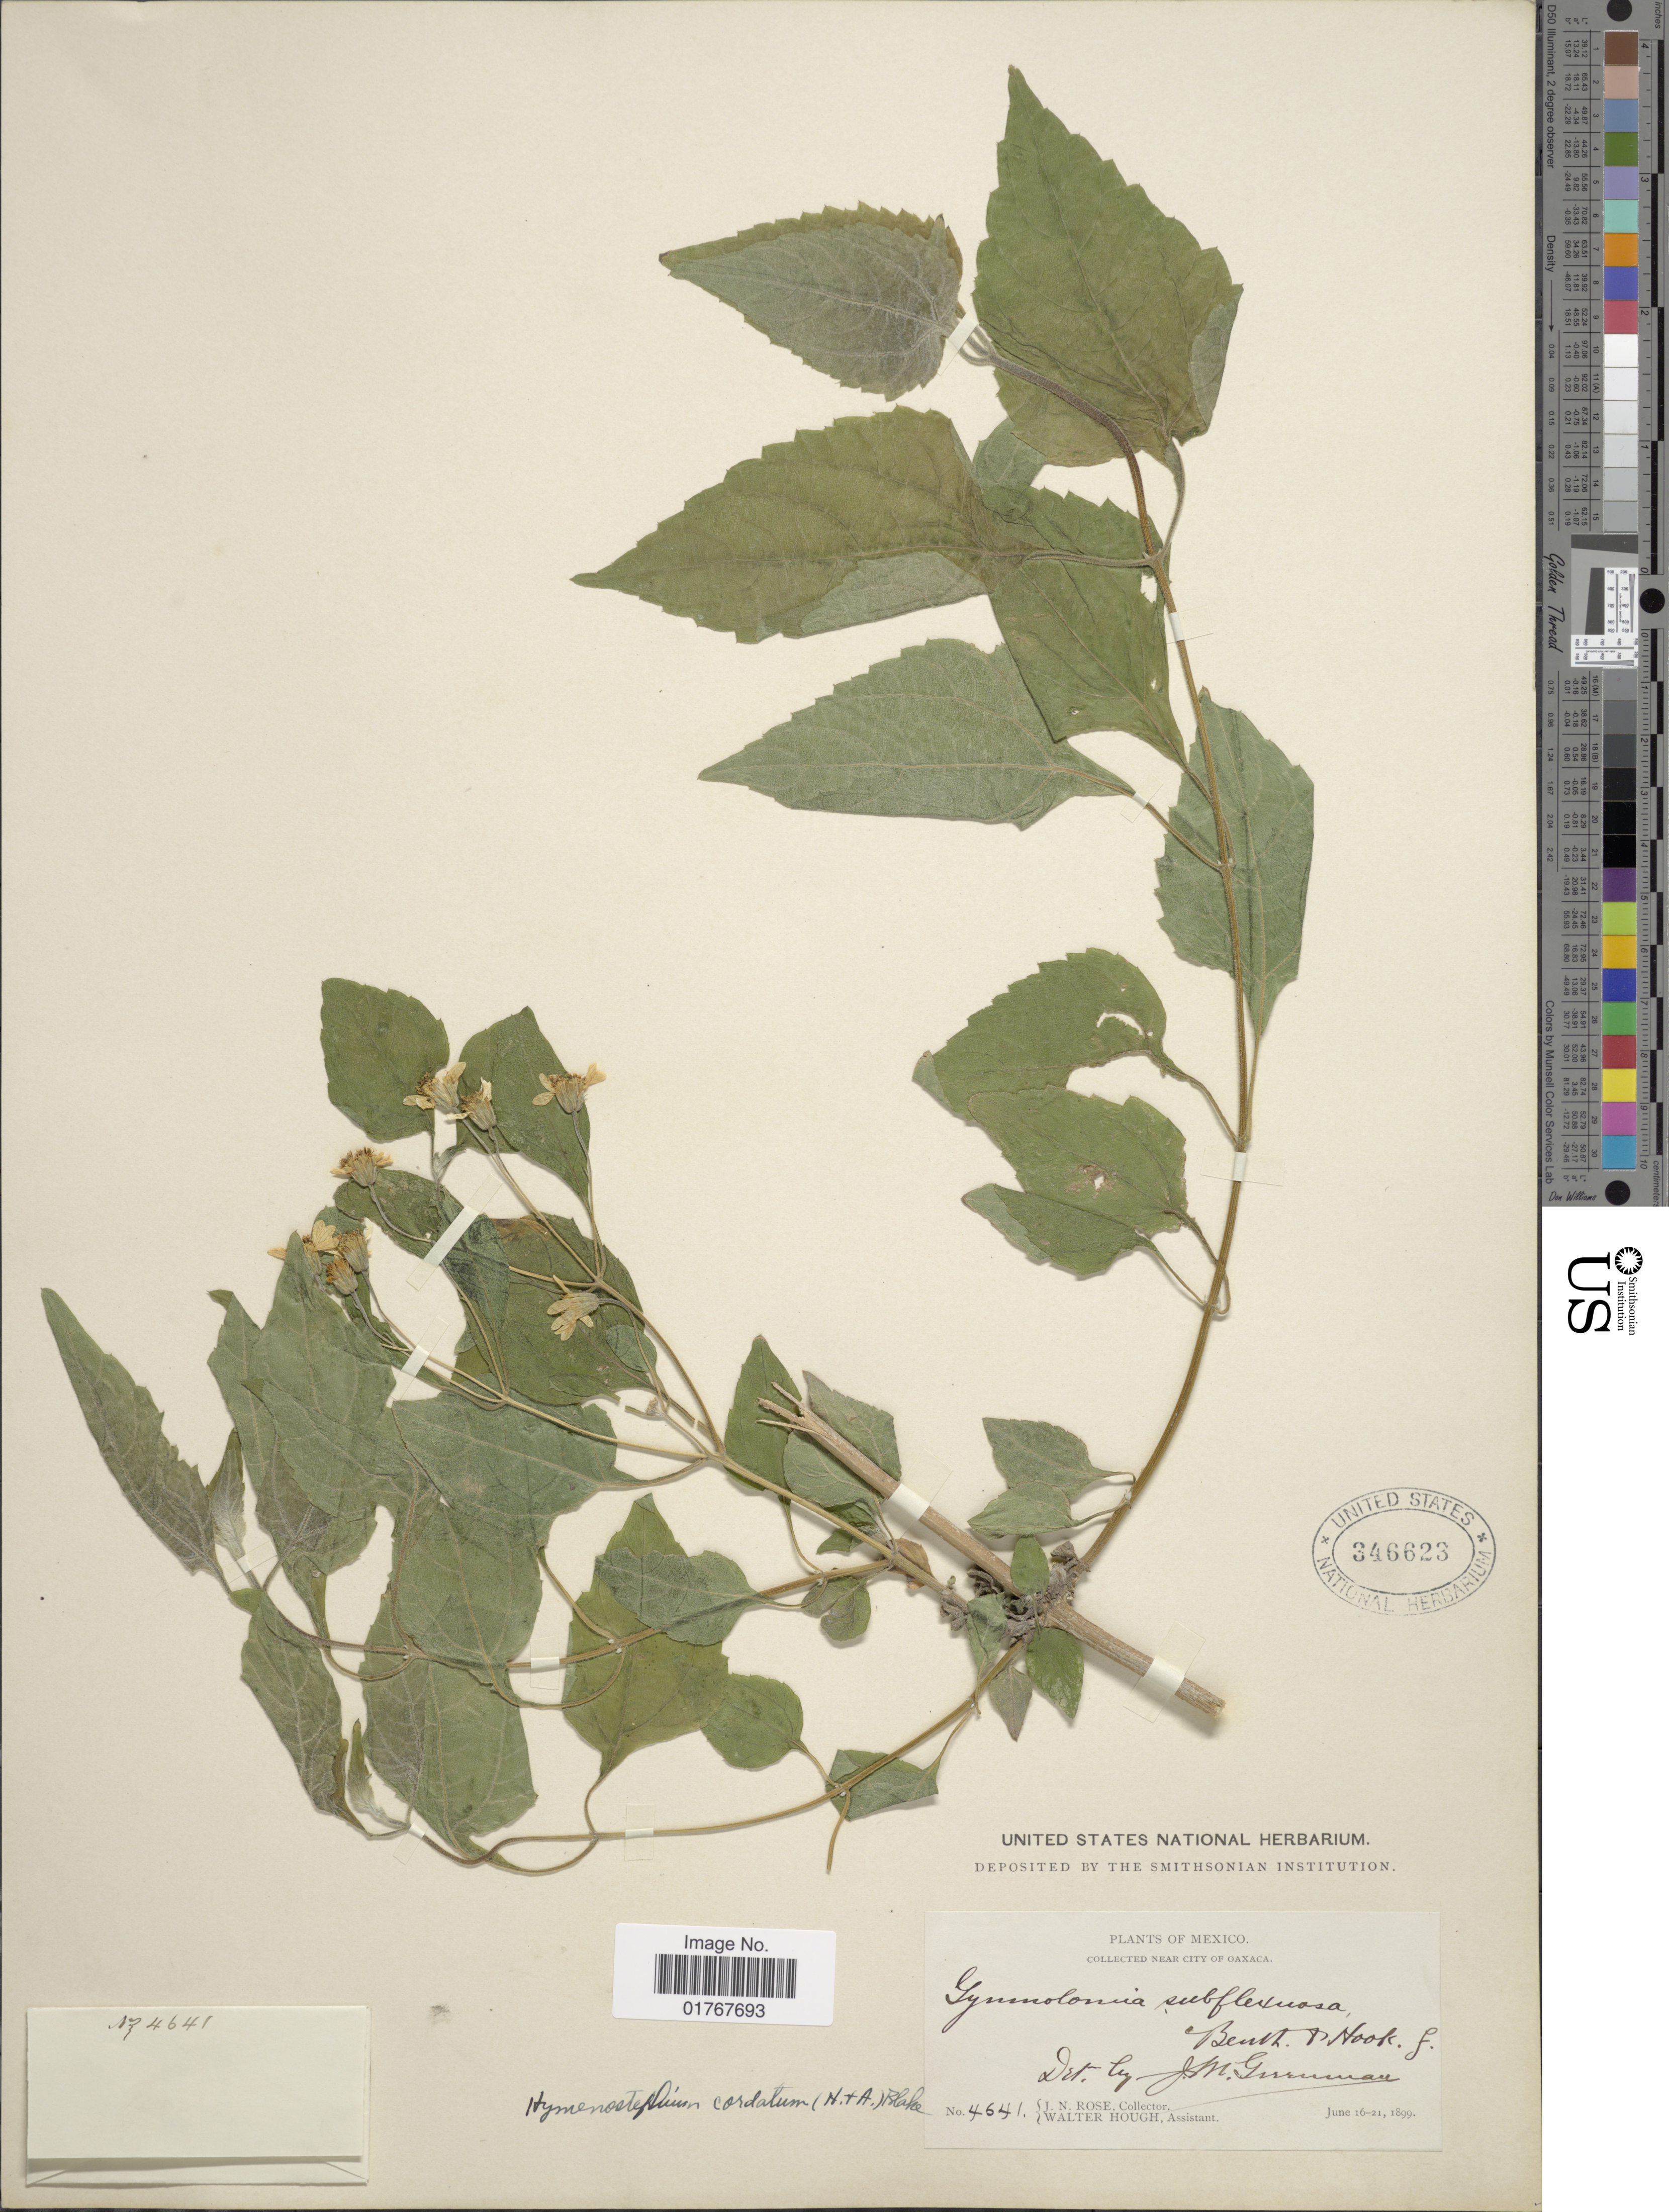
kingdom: Plantae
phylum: Tracheophyta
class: Magnoliopsida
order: Asterales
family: Asteraceae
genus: Viguiera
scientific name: Viguiera cordata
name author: (Hook. & Arn.) D'Arcy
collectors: J. N. Rose & W. Hough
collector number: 4641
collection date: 1899-06-16/1899-06-21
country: Mexico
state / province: Oaxaca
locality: Near City of Oaxaca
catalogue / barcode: US 346623